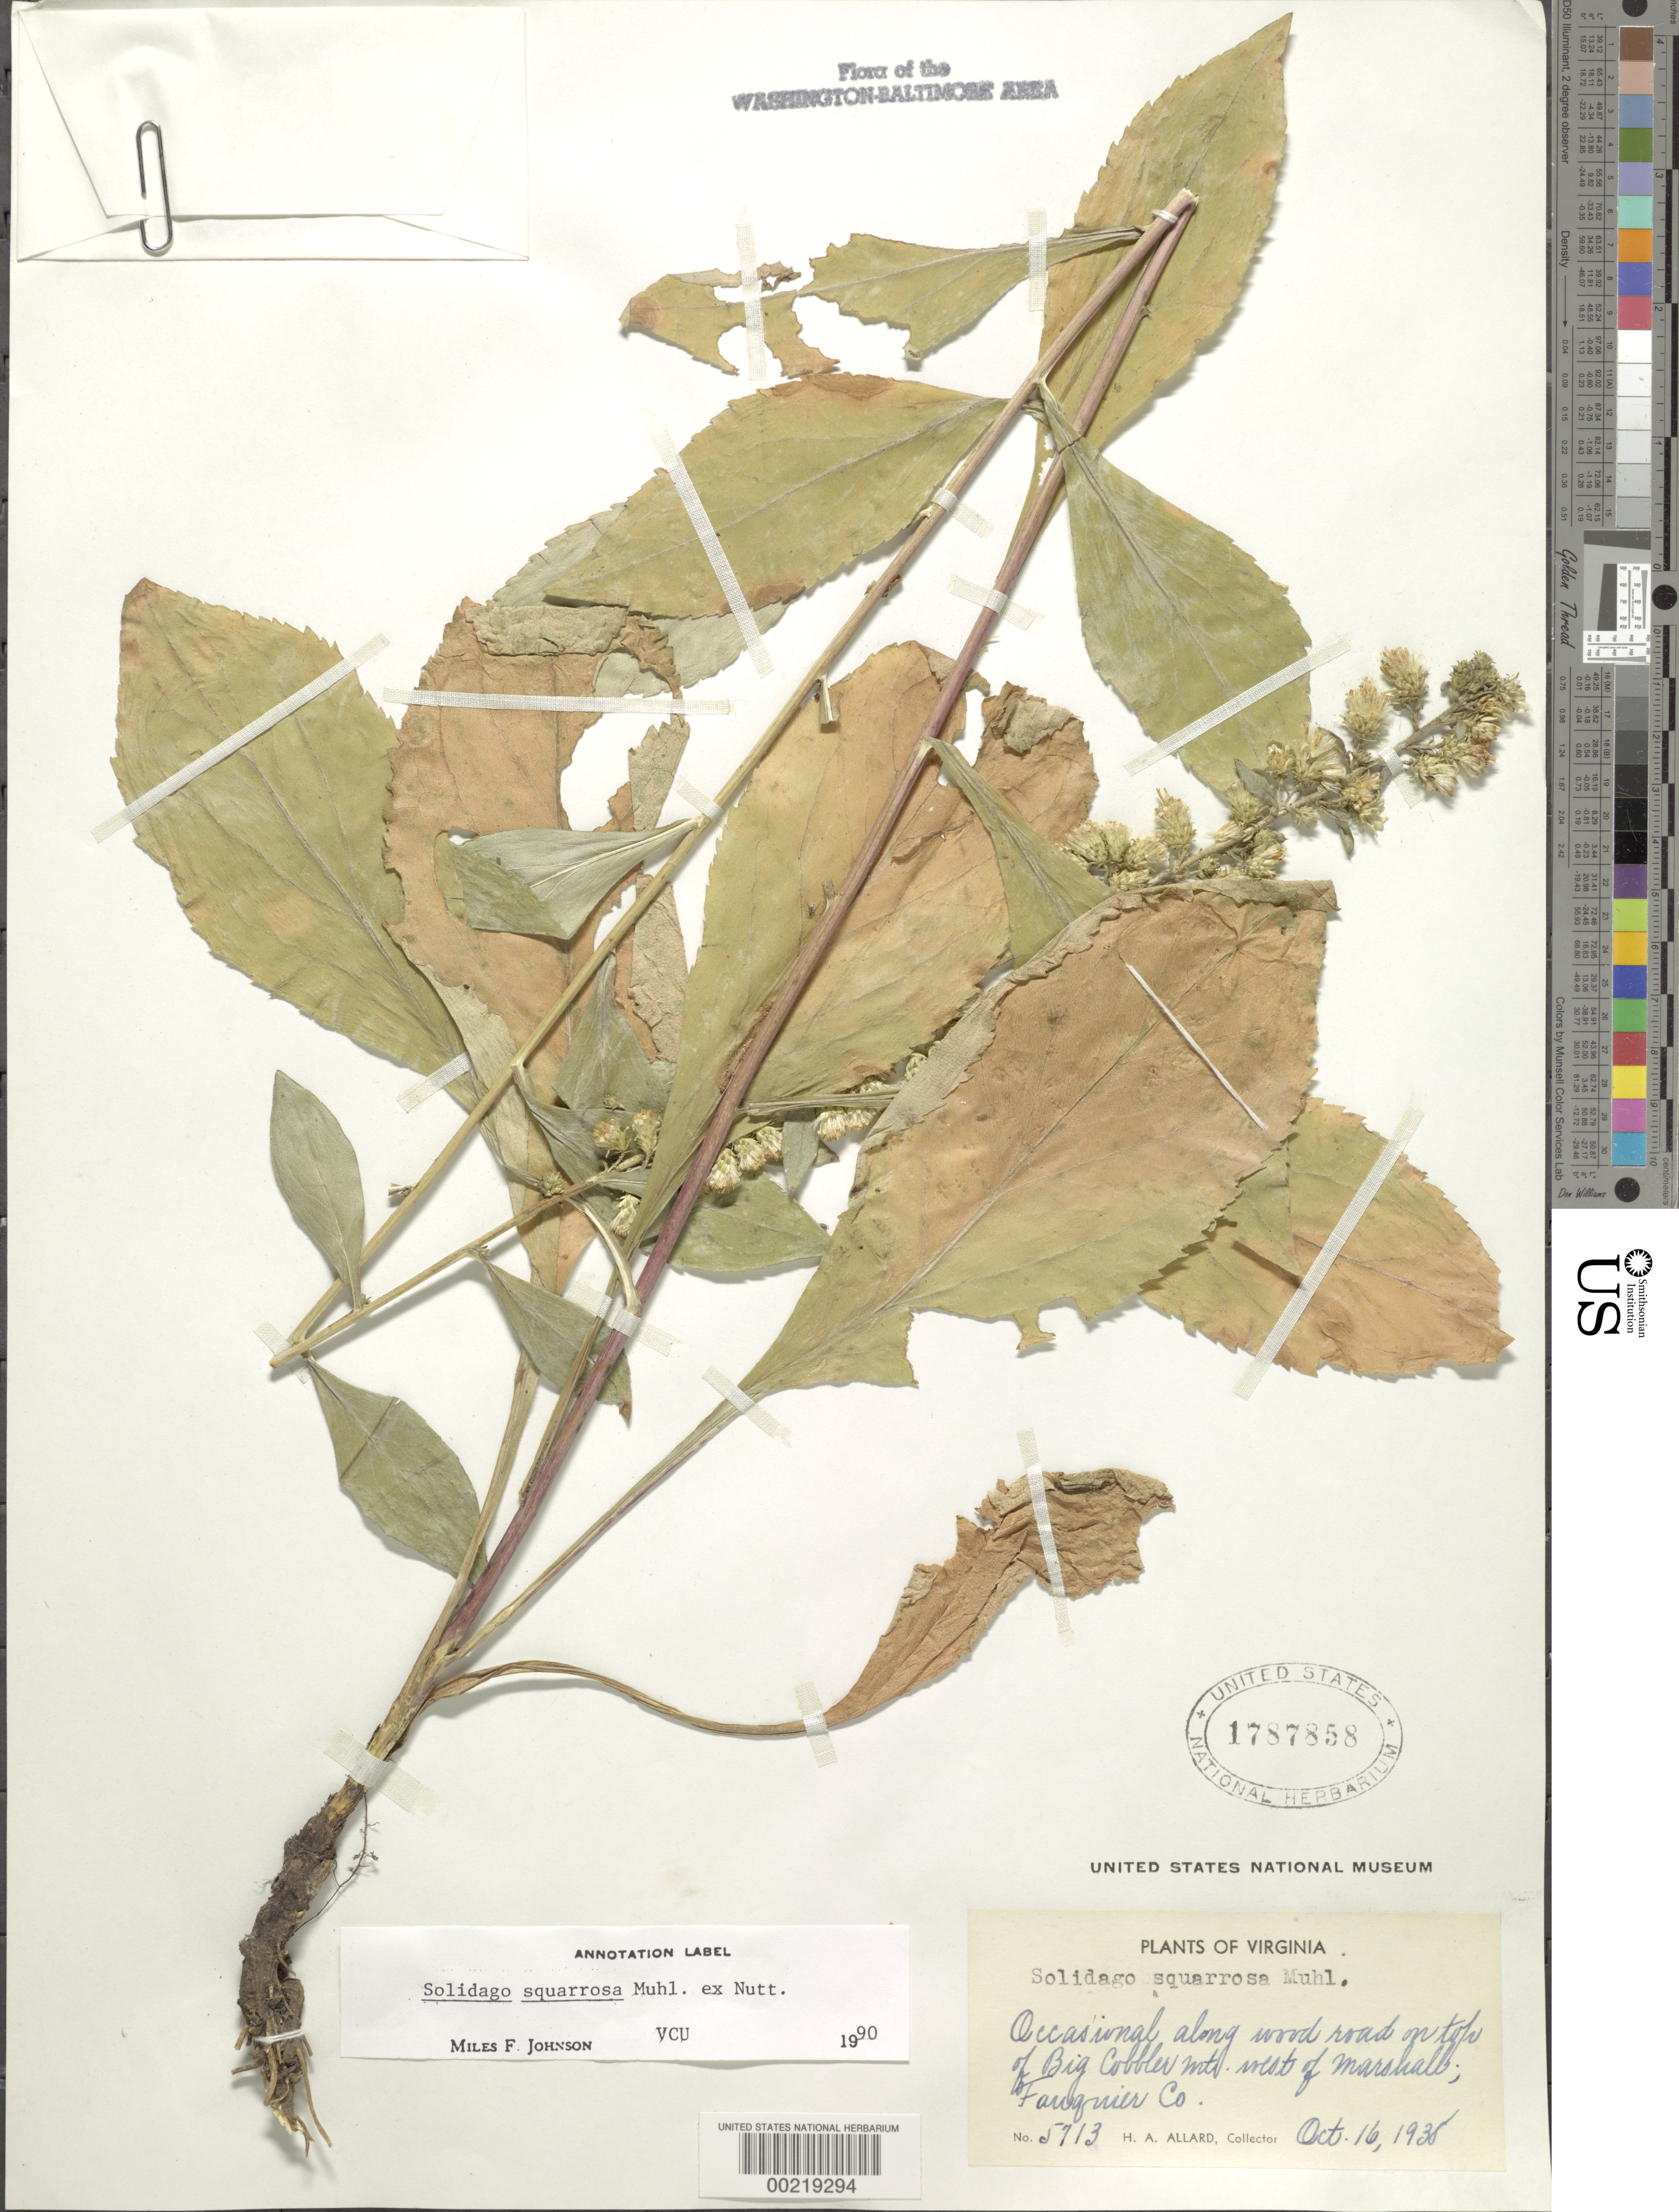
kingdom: Plantae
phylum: Tracheophyta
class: Magnoliopsida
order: Asterales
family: Asteraceae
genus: Solidago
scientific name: Solidago squarrosa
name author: Muhl.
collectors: H. A. Allard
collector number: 5713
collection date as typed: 16 Oct 1938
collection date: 1938-10-16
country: United States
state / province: Virginia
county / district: Fauquier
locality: Big Cobbler Mountain west of Marshall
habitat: Wooded road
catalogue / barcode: US 1787858